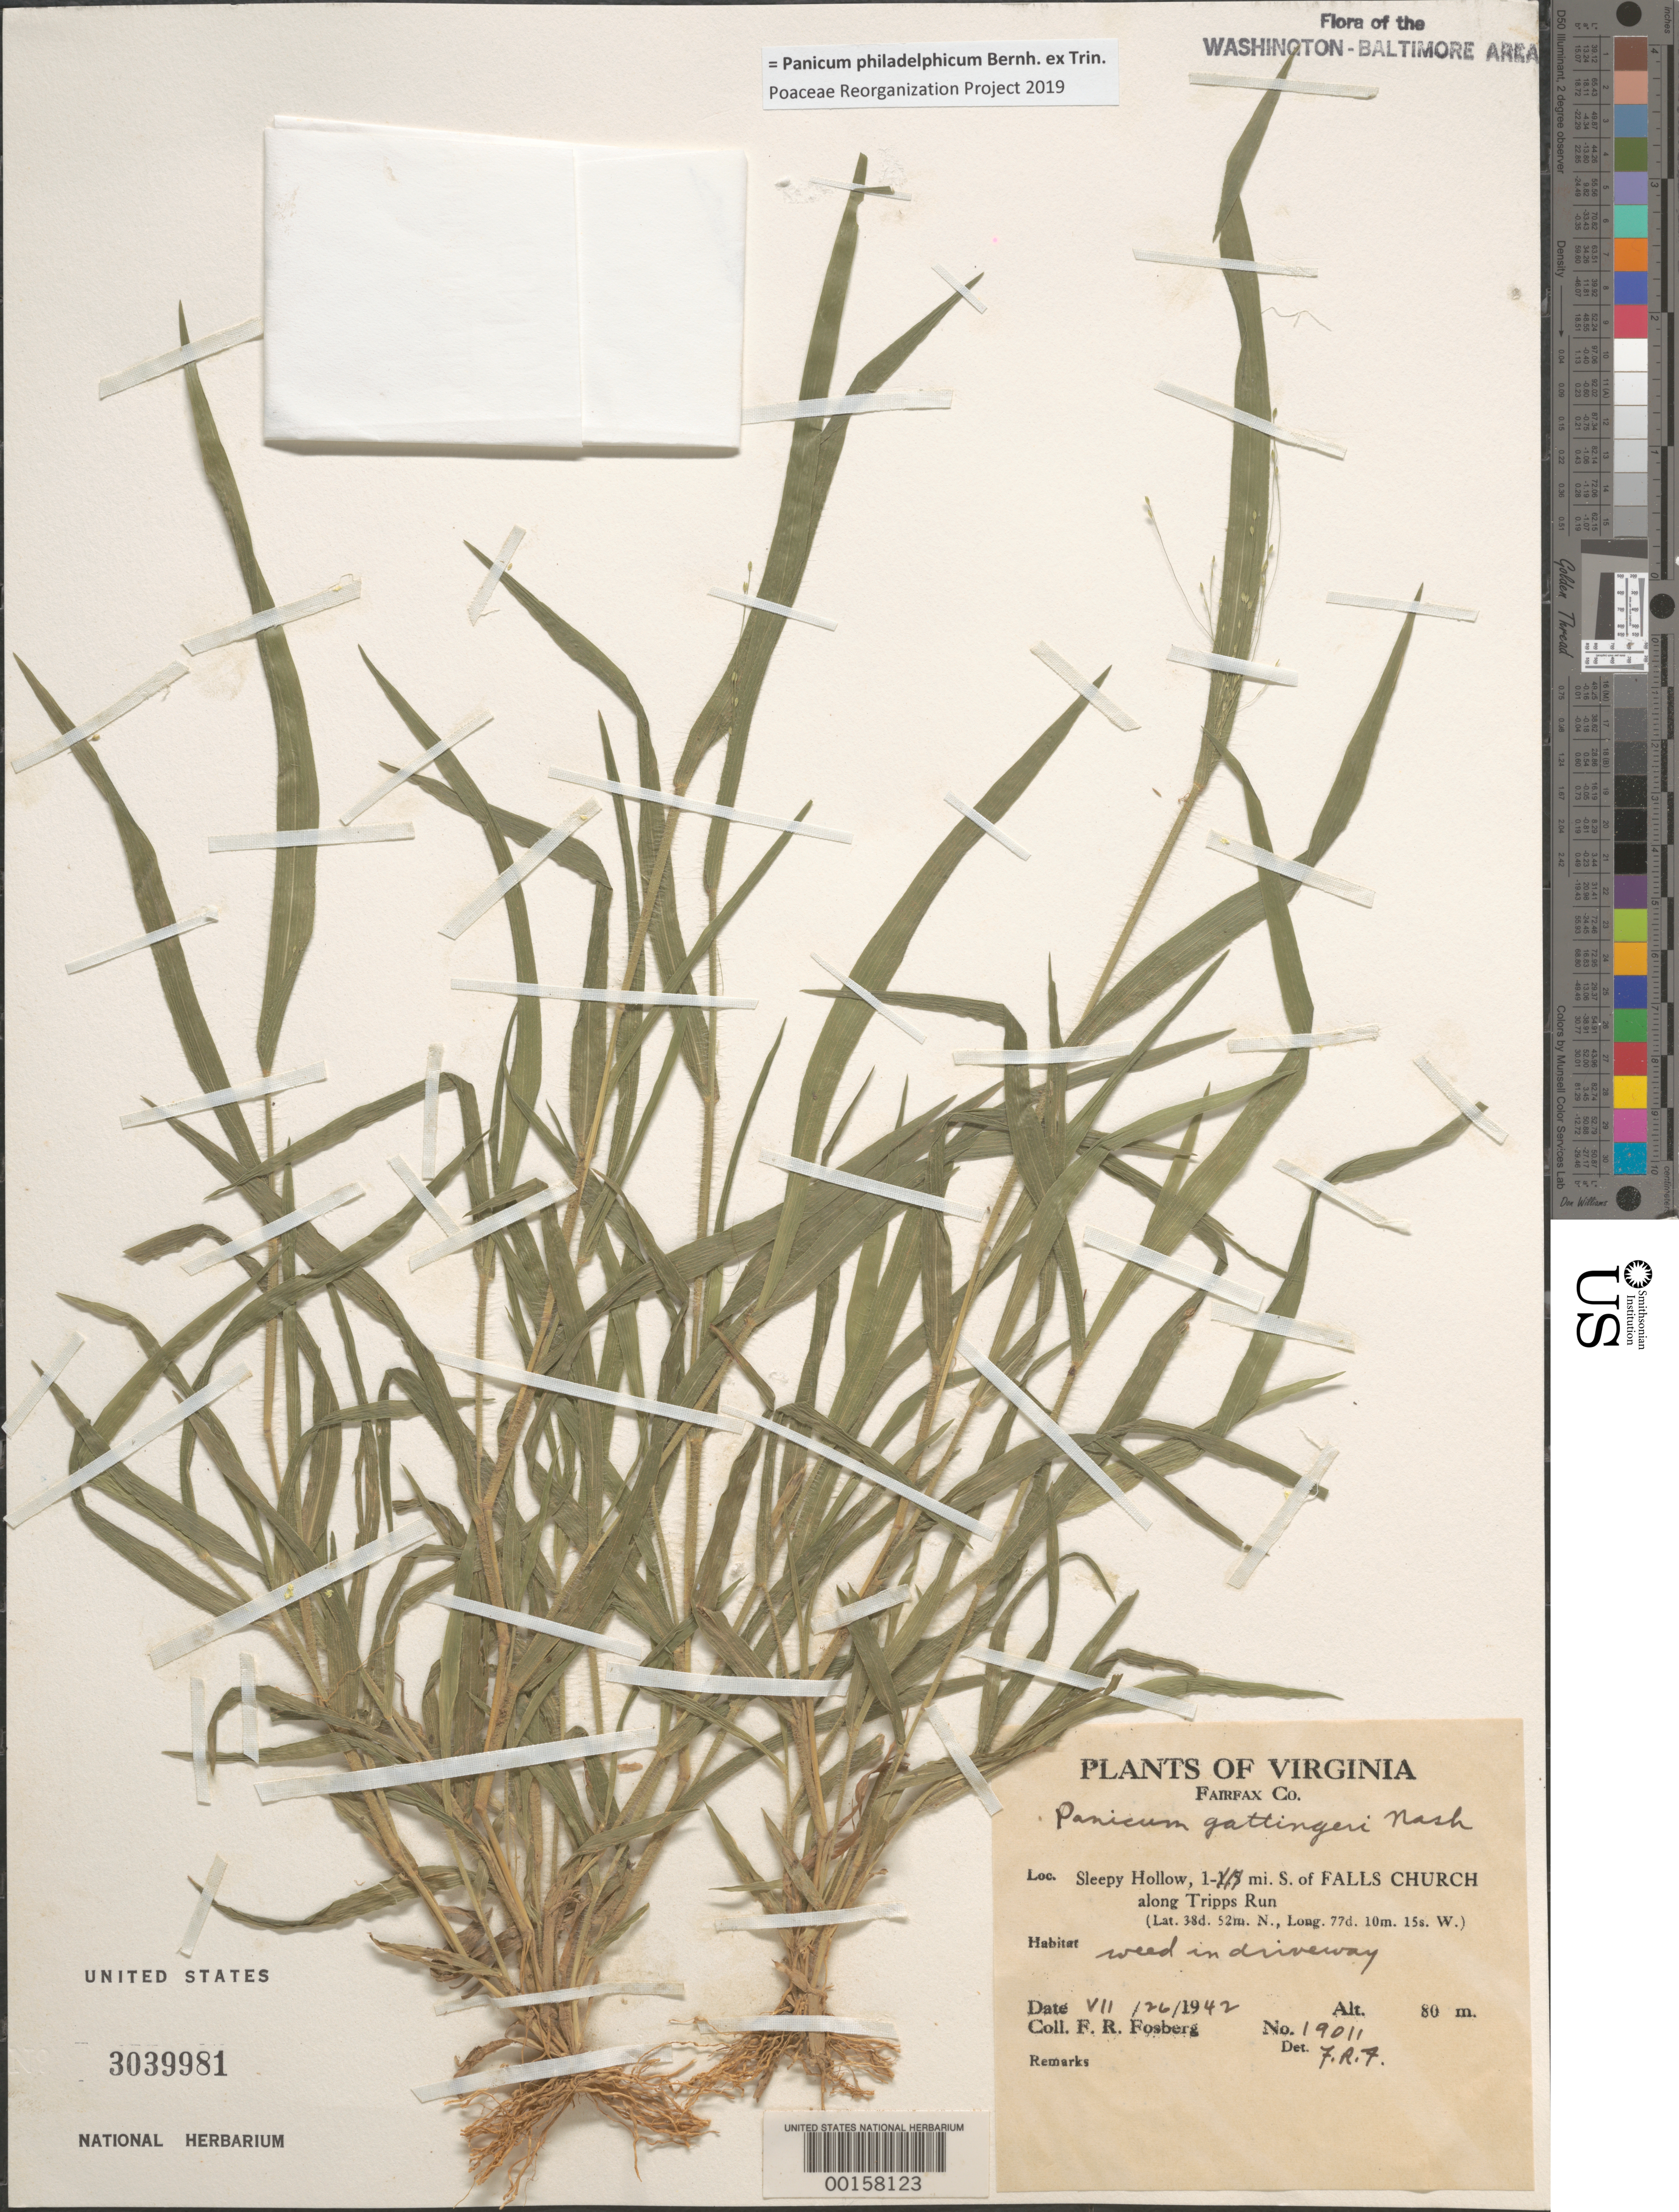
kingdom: Plantae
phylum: Tracheophyta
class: Liliopsida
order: Poales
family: Poaceae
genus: Panicum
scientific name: Panicum philadelphicum var. gattingeri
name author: (Nash) Freckmann & Lelong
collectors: F. R. Fosberg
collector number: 19011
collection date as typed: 26 Jul 1942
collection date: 1942-07-26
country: United States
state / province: Virginia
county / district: Fairfax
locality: Sleepy Hollow, 1 Mile S of Falls Church along Tripps Run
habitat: Weed in driveway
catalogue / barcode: US 3039981